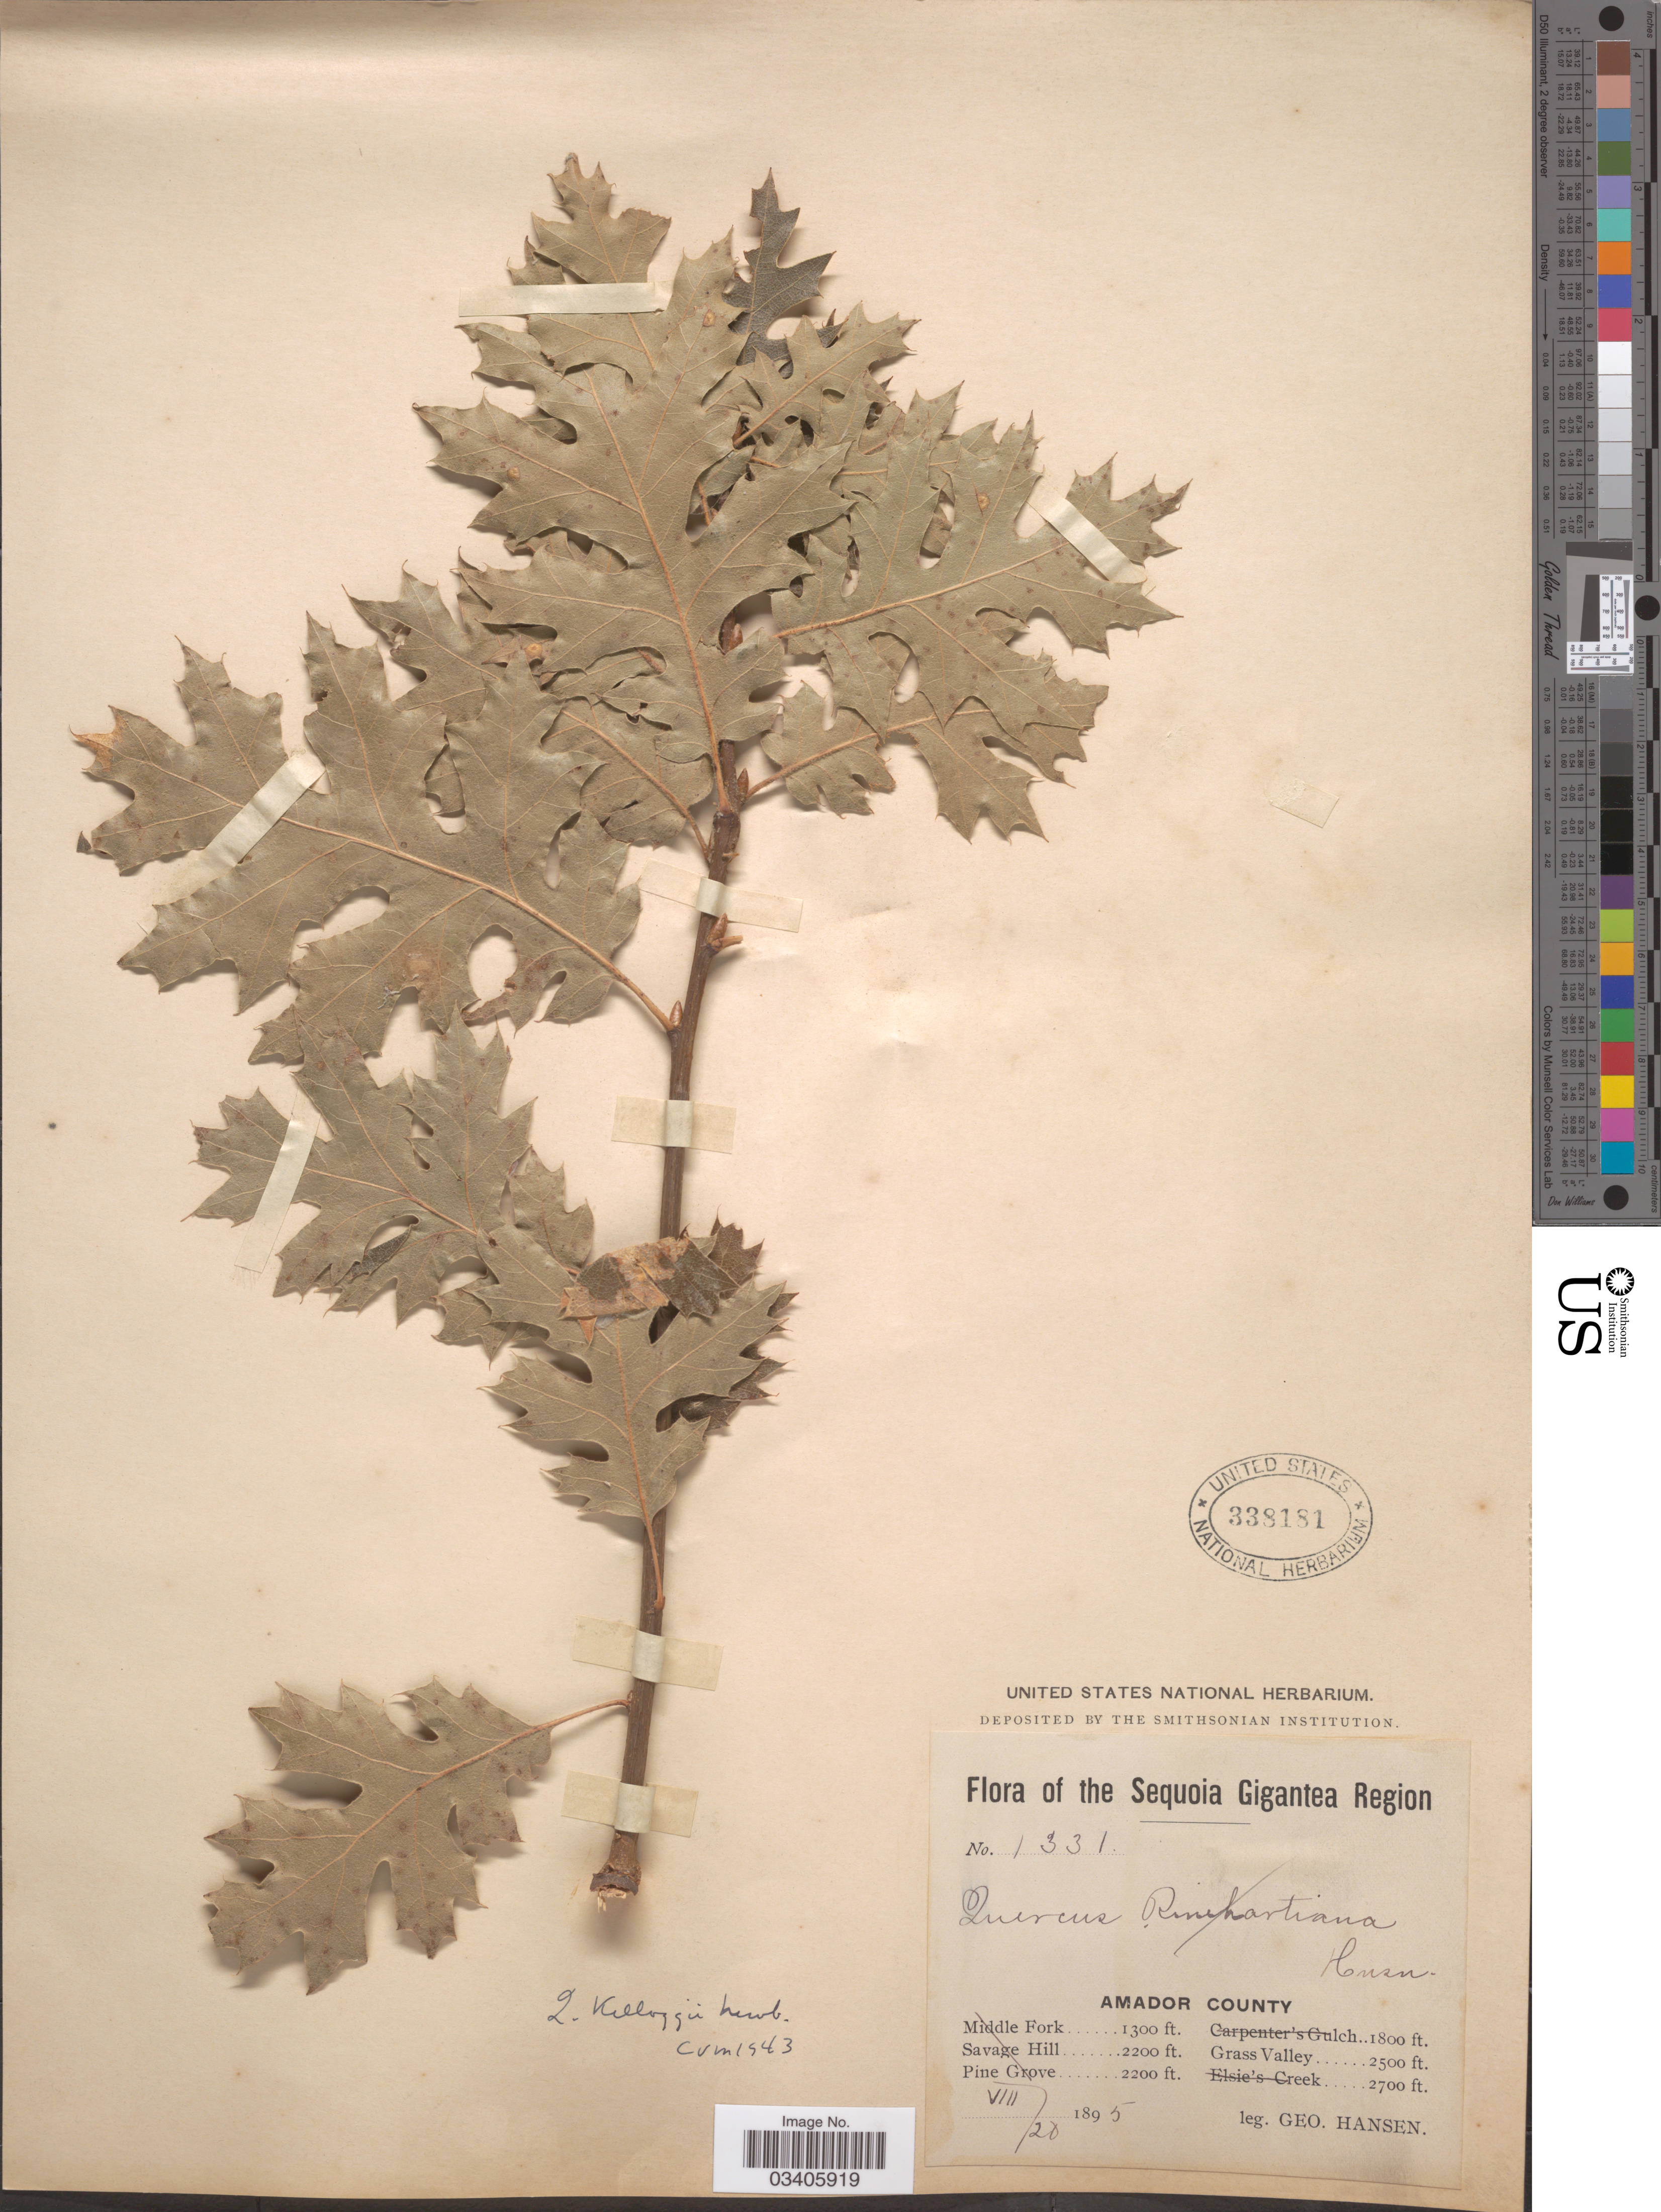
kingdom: Plantae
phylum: Tracheophyta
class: Magnoliopsida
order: Fagales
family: Fagaceae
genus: Quercus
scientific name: Quercus kelloggii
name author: Newb.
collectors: G. Hansen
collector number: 1331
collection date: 1895-08-20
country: United States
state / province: California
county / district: Amador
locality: The Sequoia Gigantea Region. Amador County. Grass Valley.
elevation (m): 762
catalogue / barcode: US 338181